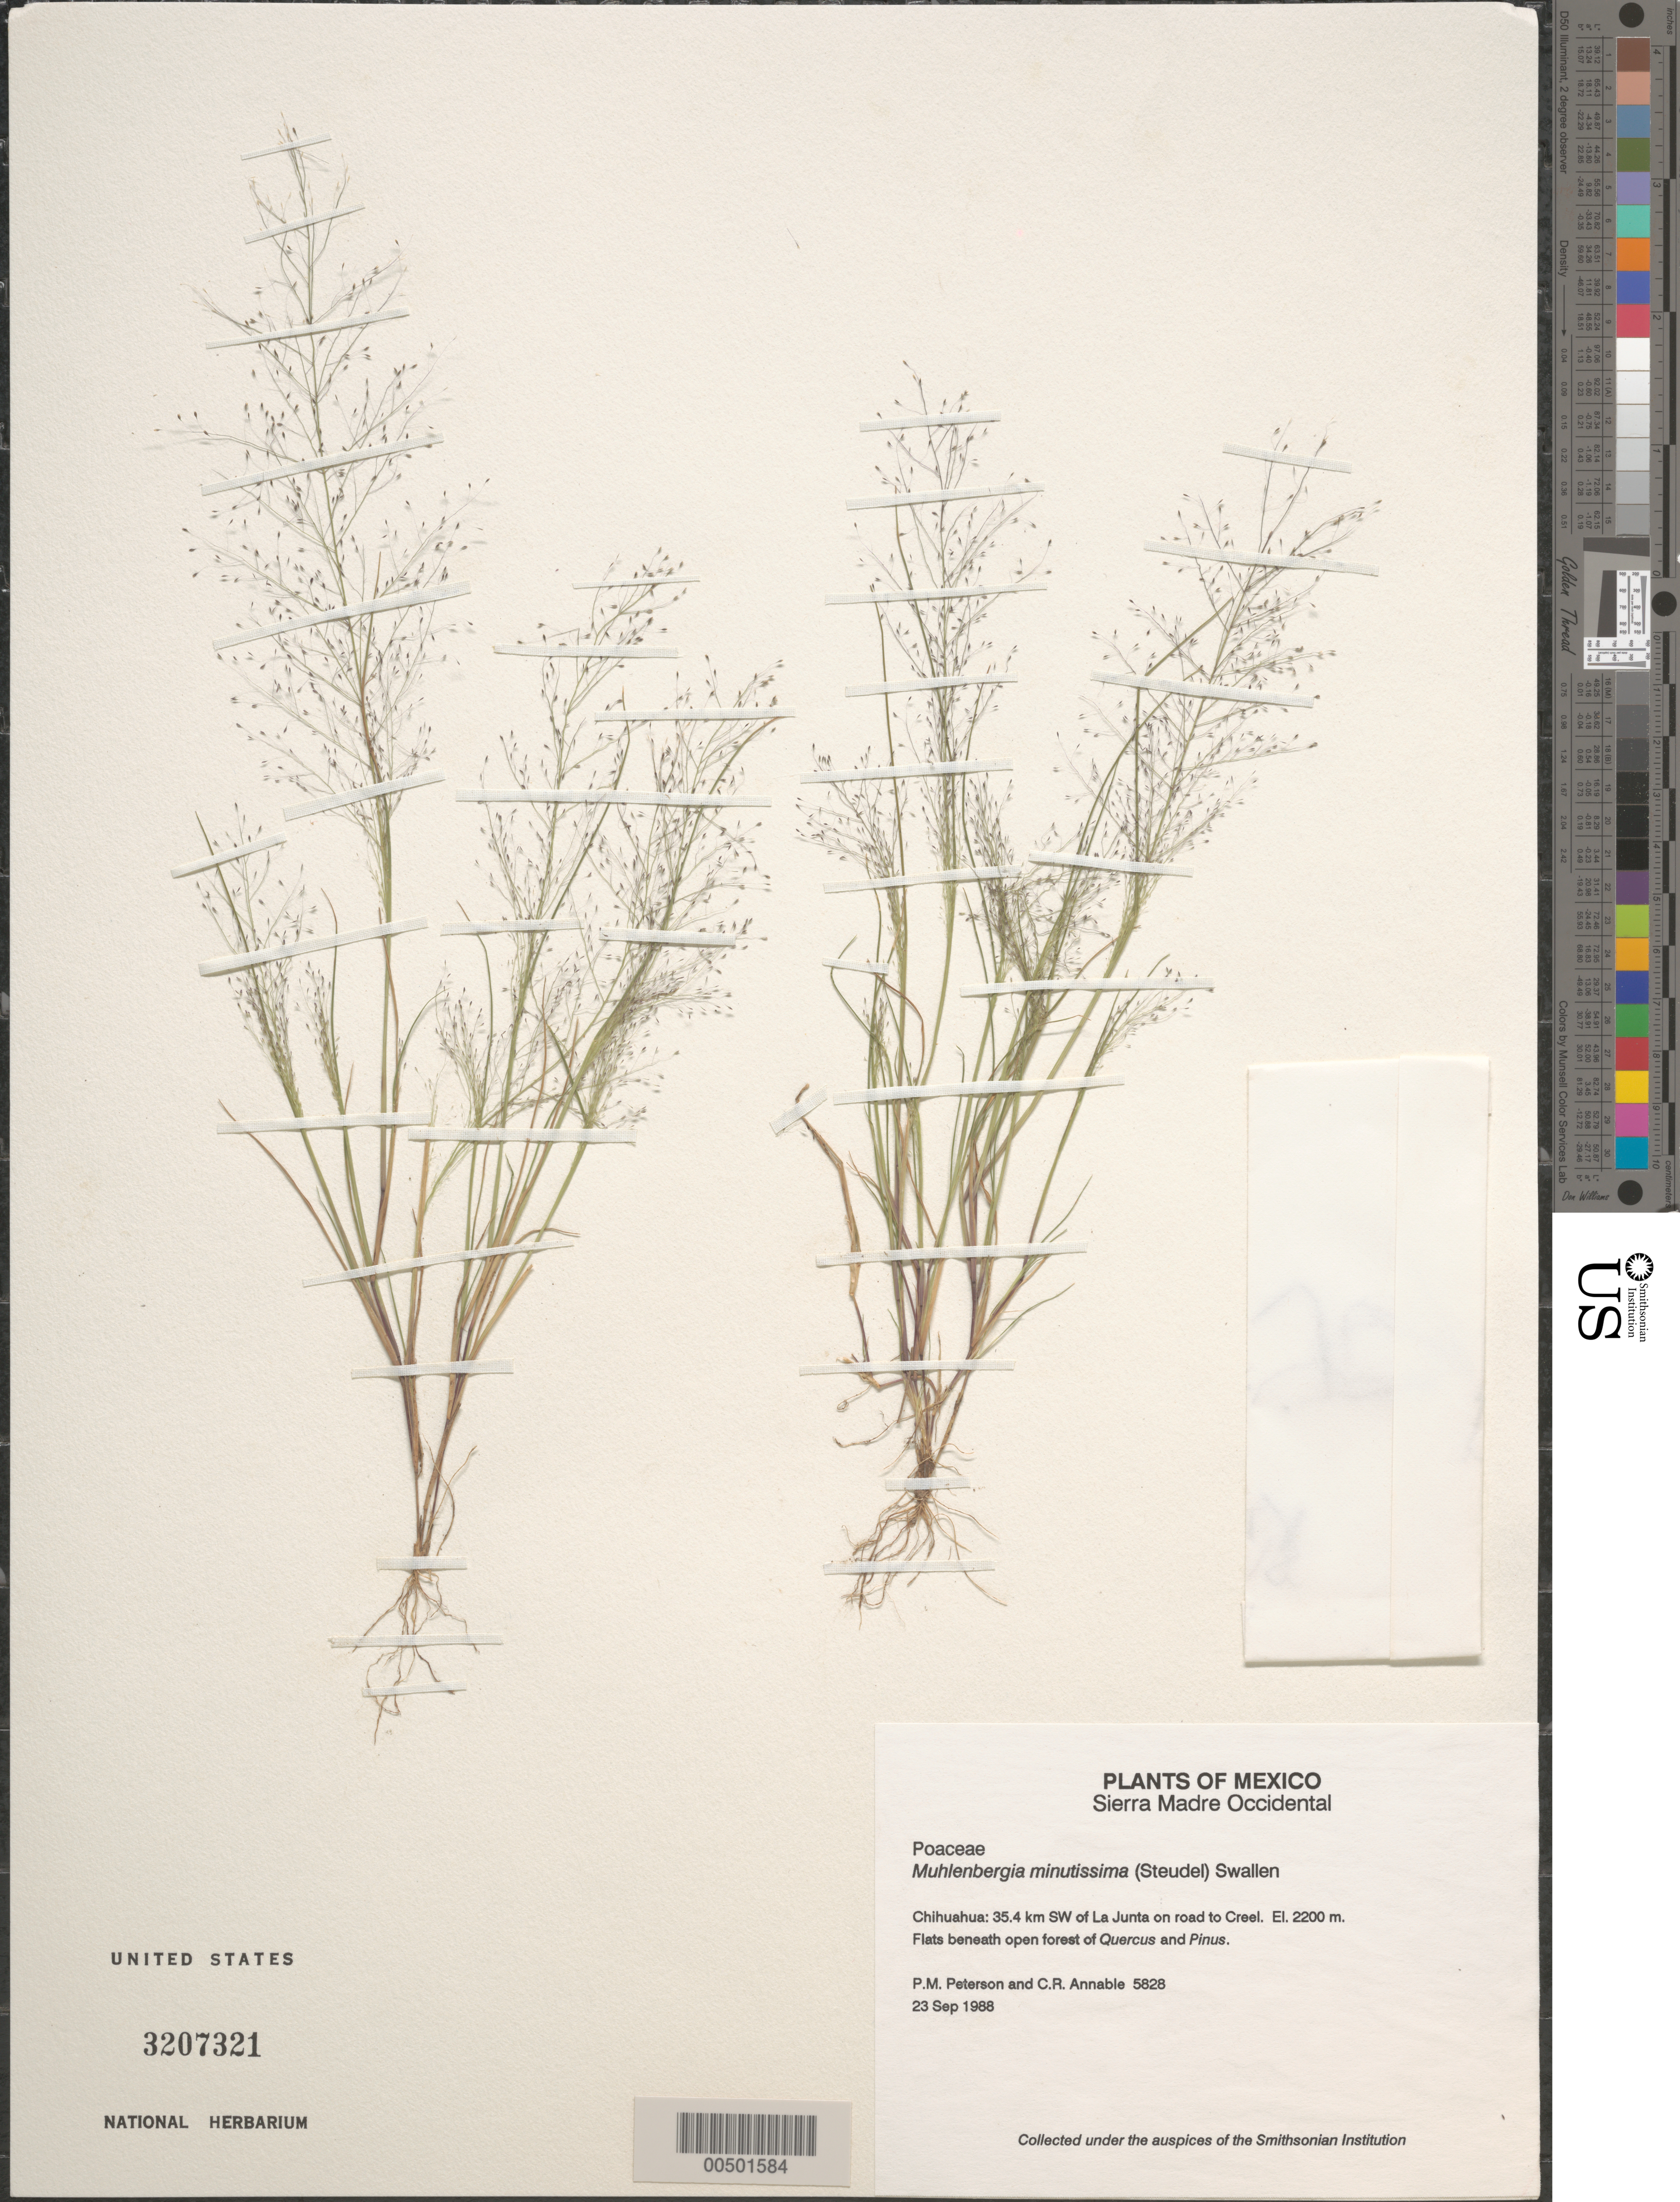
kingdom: Plantae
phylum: Tracheophyta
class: Liliopsida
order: Poales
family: Poaceae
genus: Muhlenbergia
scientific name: Muhlenbergia minutissima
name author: (Steud.) Swallen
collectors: P. M. Peterson & C. R. Annable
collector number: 05828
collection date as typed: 23 Sep 1988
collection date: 1988-09-23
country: Mexico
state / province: Chihuahua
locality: Sierra Madre Occidental, 35.4 km SW of La Junta on road to Creel.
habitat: Flats beneath open forest of Quercus and Pinus.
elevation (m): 2200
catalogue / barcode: US 3207321